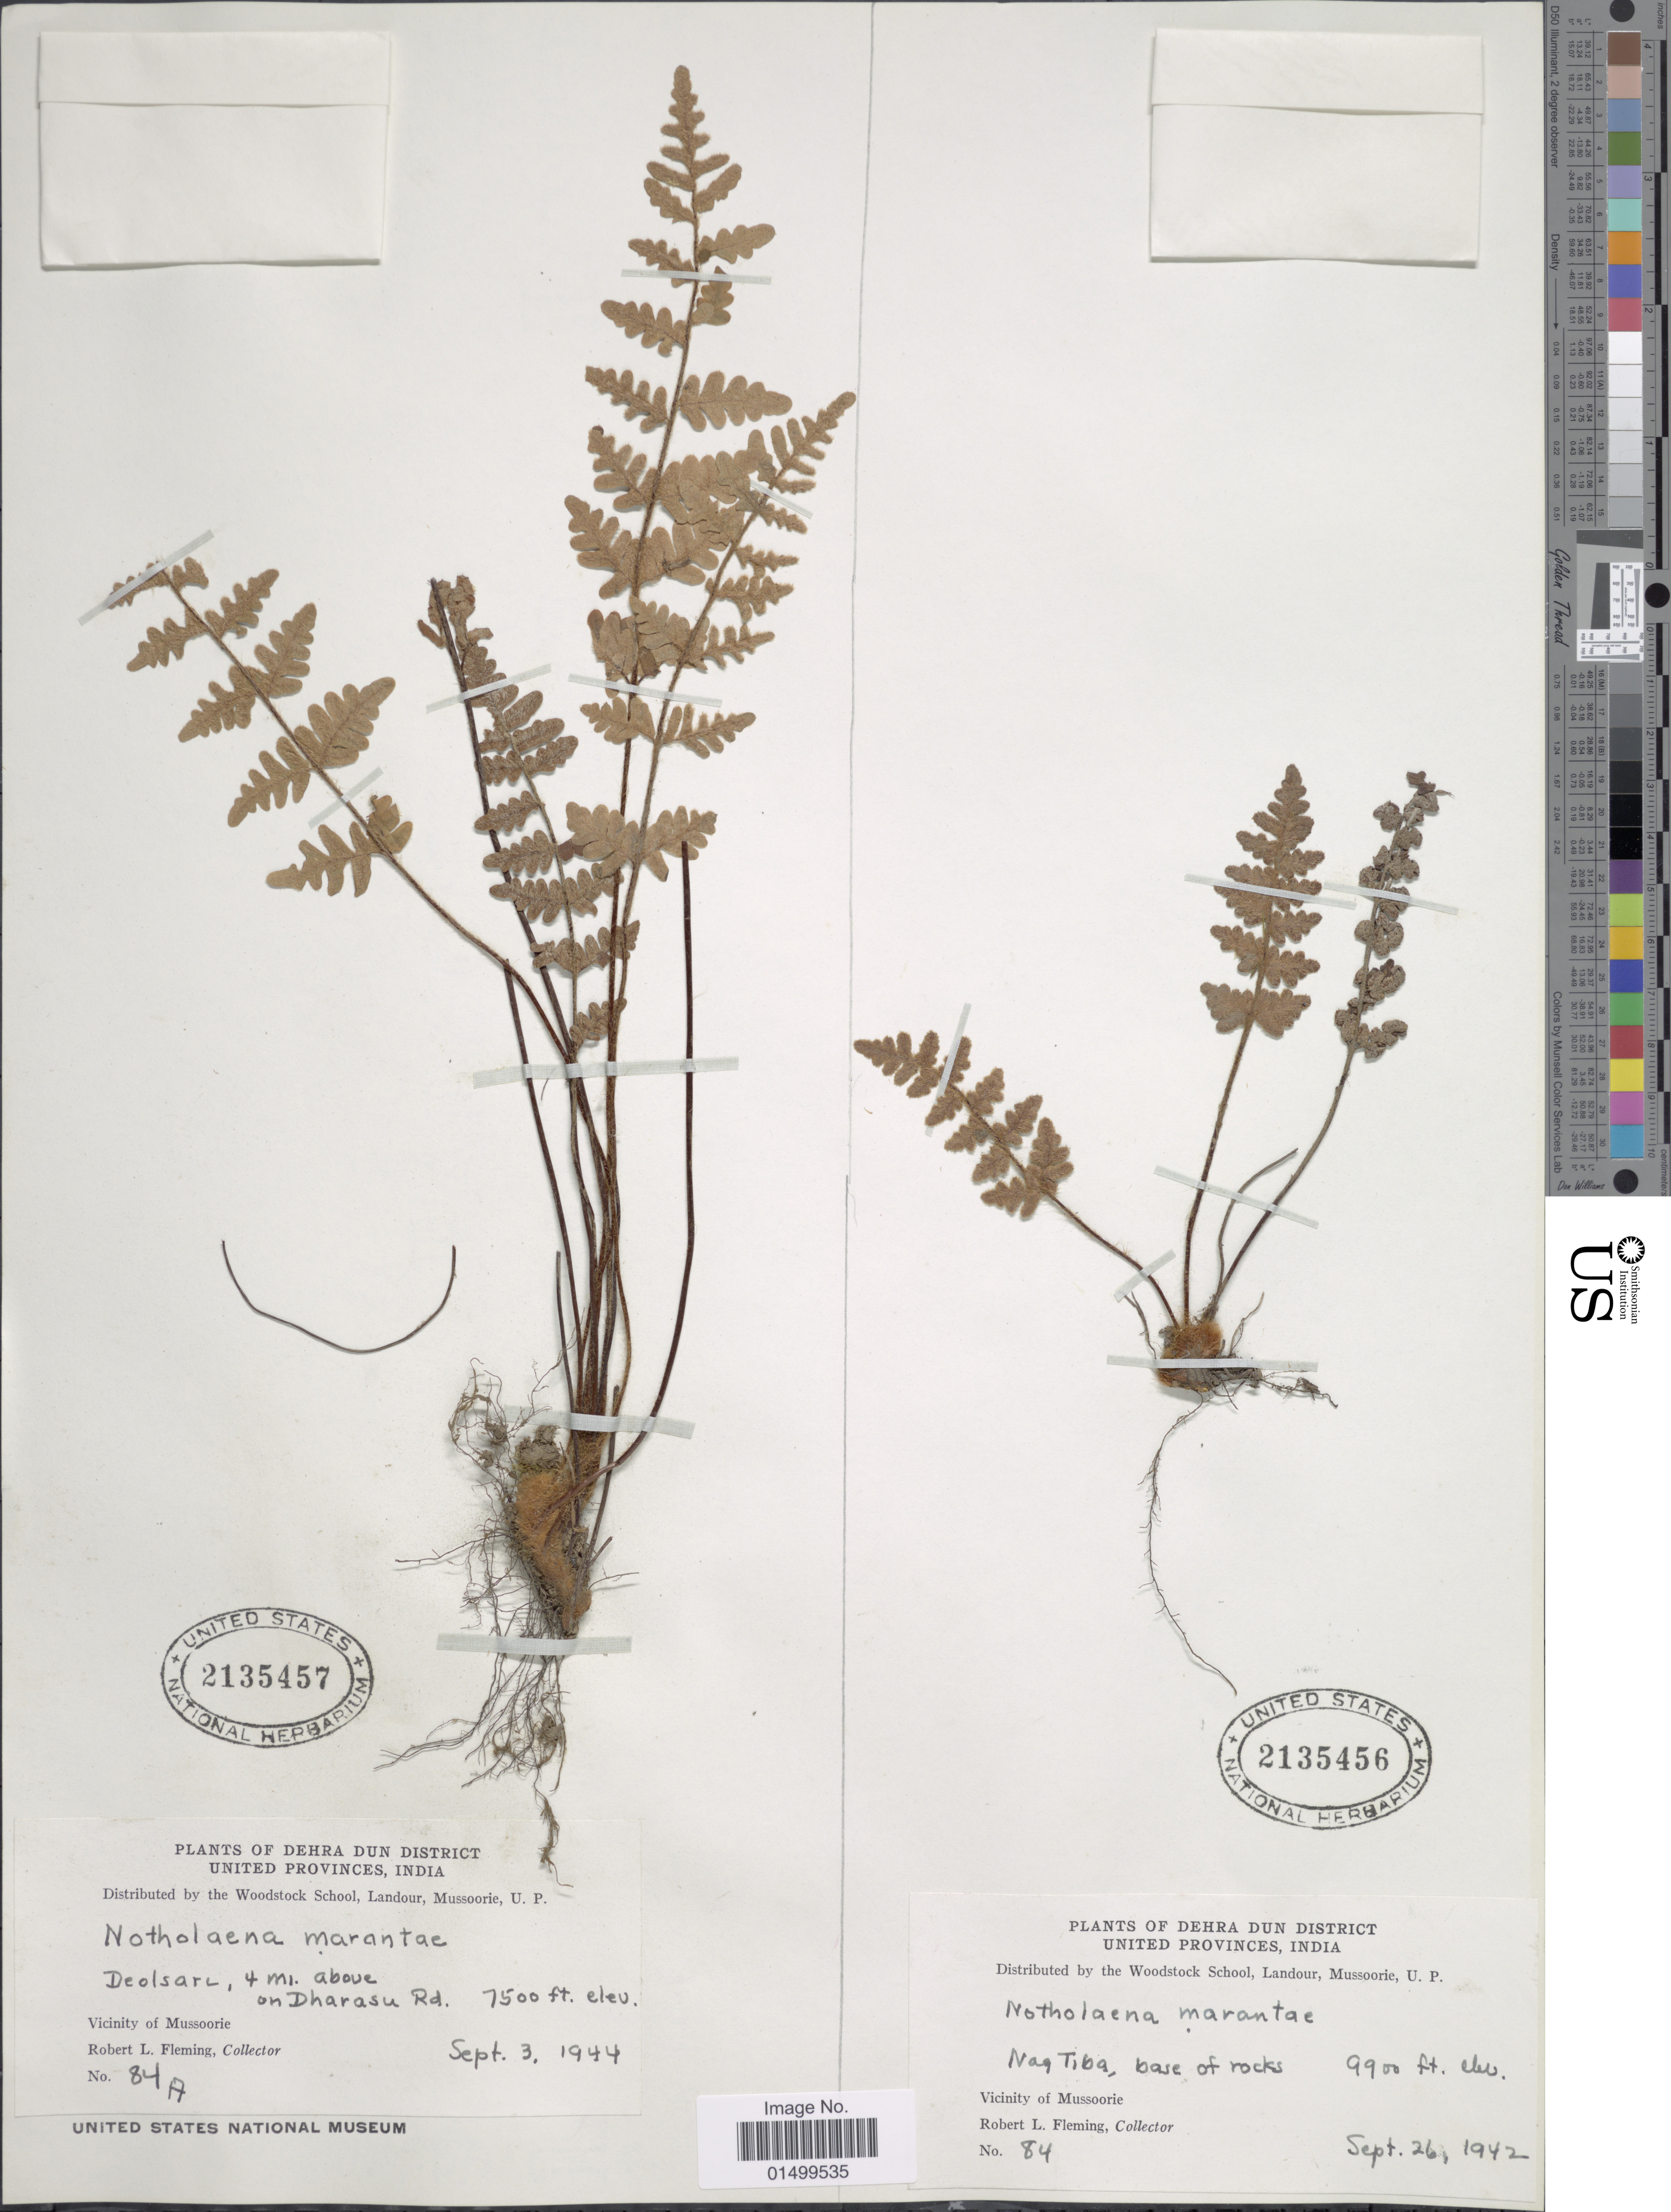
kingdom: Plantae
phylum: Tracheophyta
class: Polypodiopsida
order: Polypodiales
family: Pteridaceae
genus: Cheilanthes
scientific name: Cheilanthes marantae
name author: Domin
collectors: R. Fleming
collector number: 84A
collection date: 1944-09-03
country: India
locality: Dehra Dun District United Provinces, India. Deolsari, 4 ml. above on Dharasu Rd. Vicinity of Mussoorie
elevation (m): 2286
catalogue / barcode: US 2135457-2